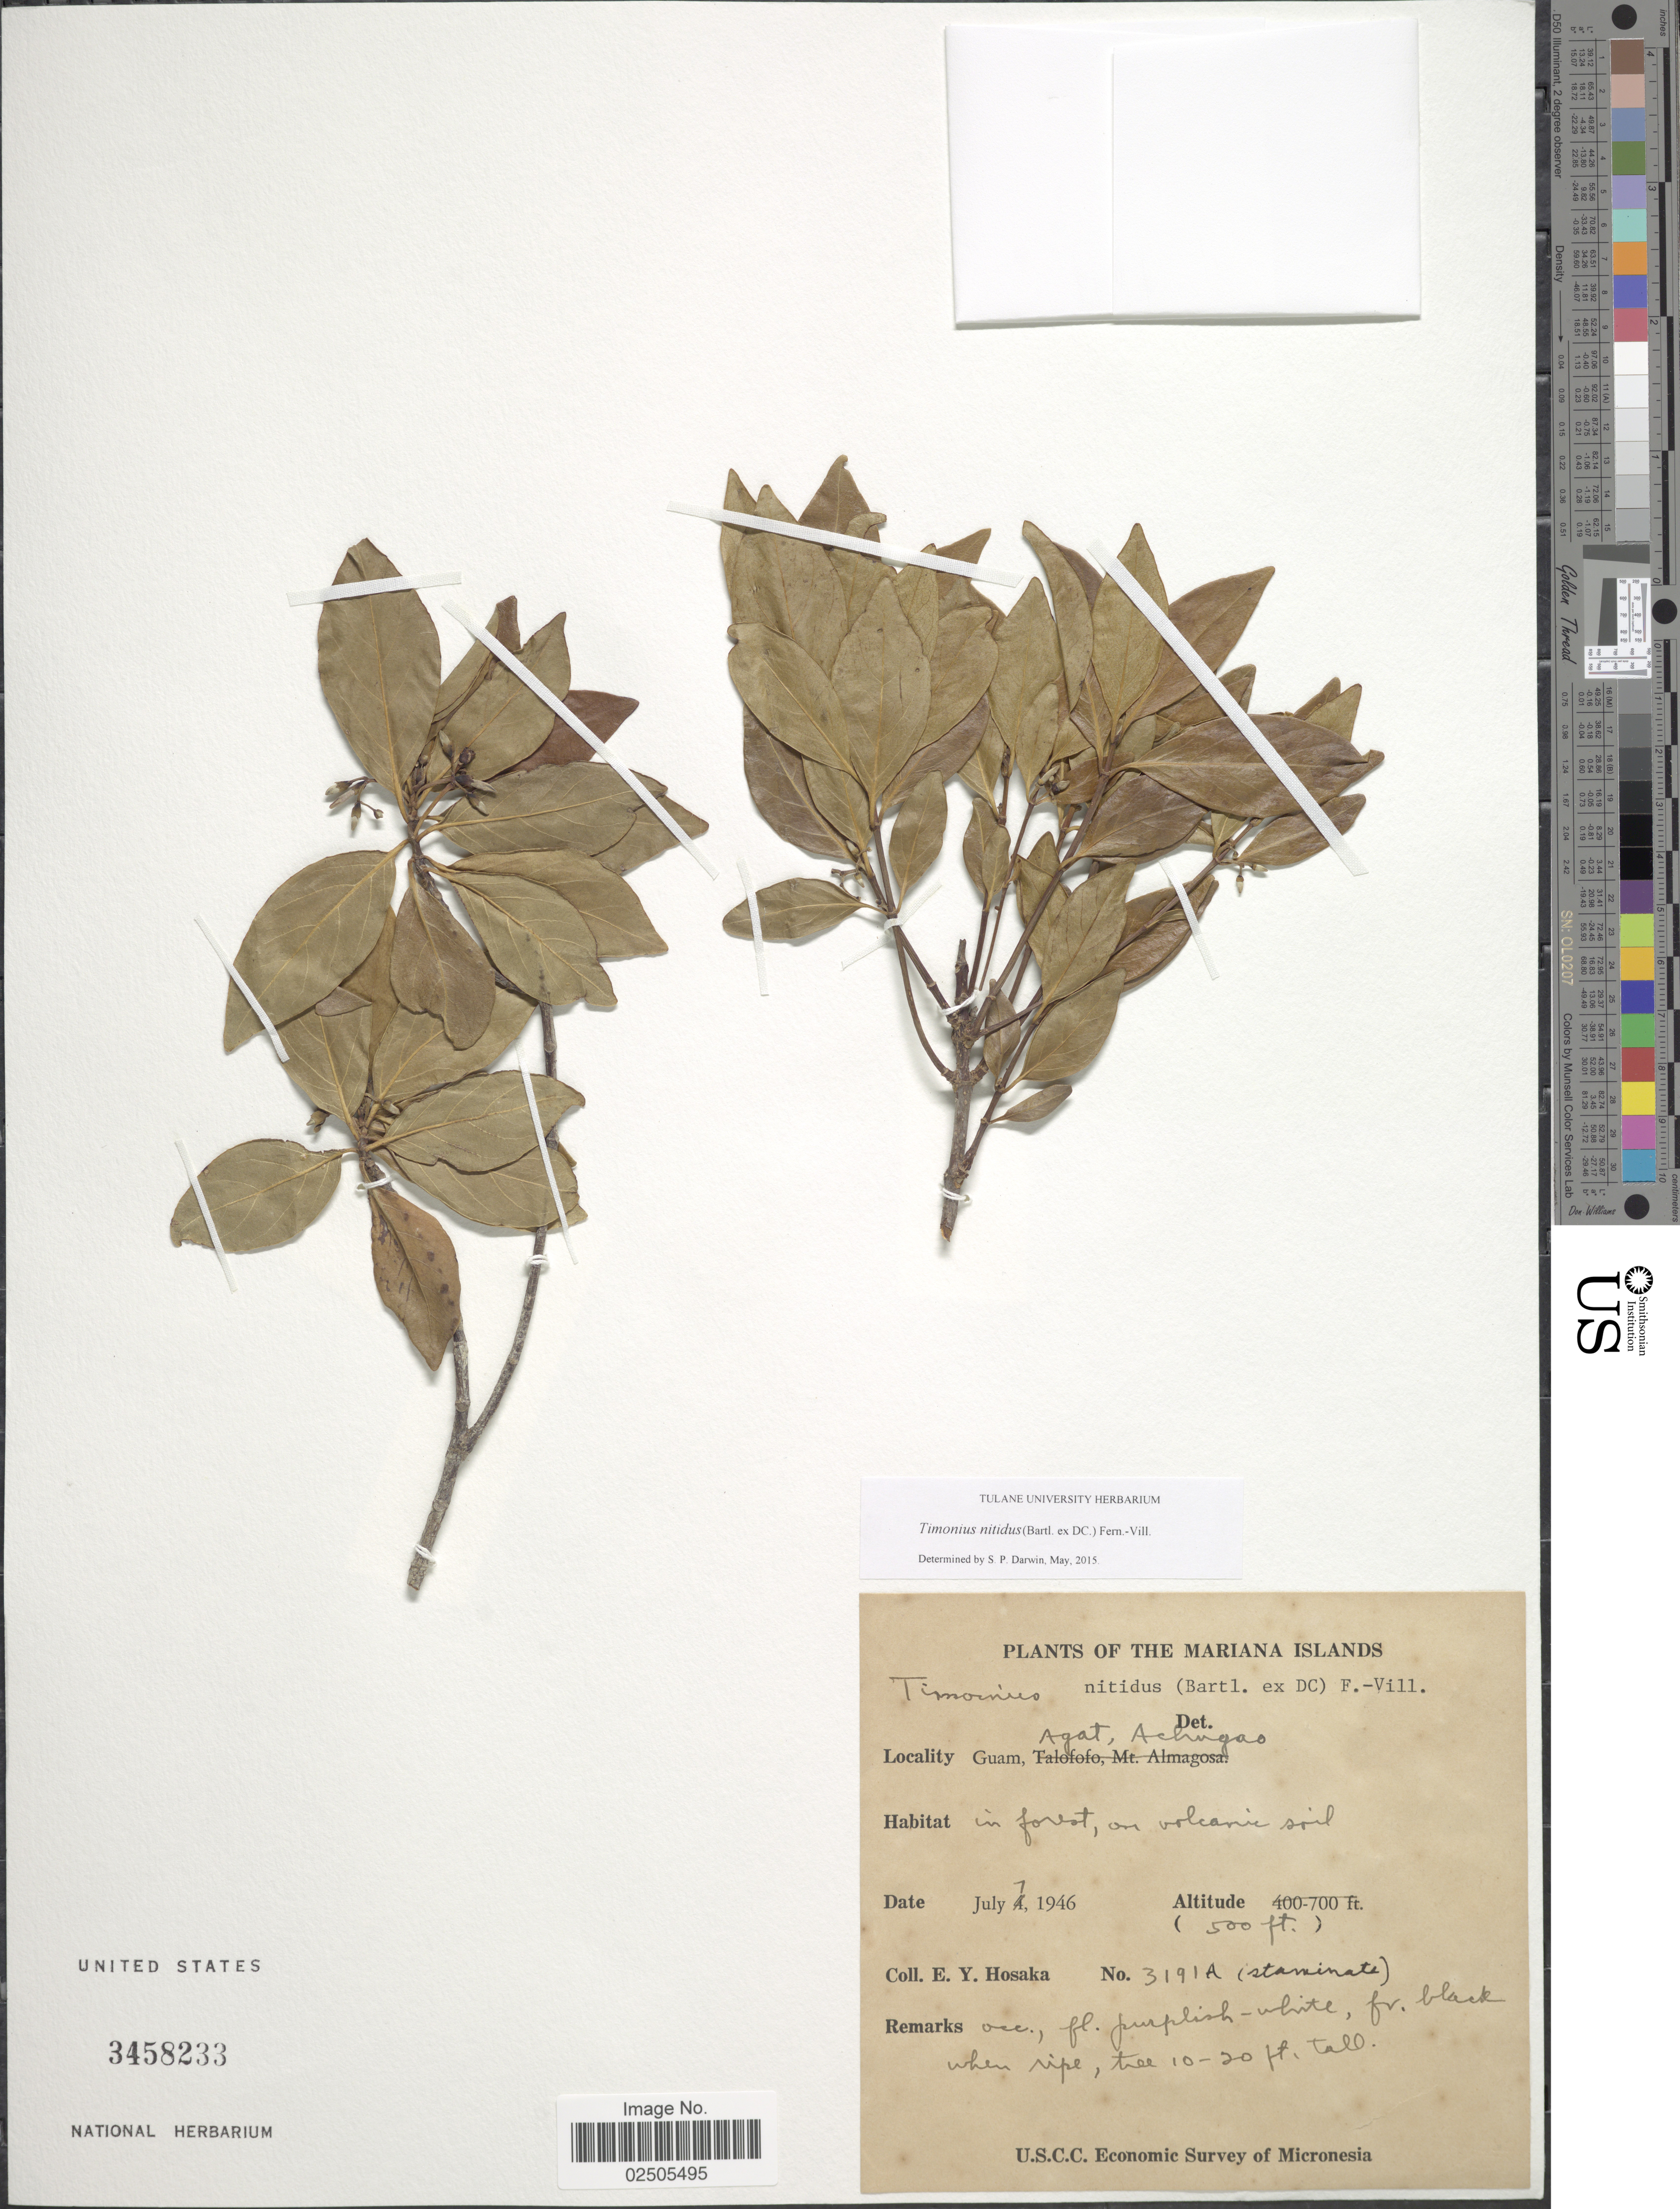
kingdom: Plantae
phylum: Tracheophyta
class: Magnoliopsida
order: Gentianales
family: Rubiaceae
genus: Timonius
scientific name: Timonius nitidus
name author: (Bartl. ex DC.) Fern.-Vill.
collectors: E. Y. Hosaka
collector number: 3191A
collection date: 1946-07-07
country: Guam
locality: The Mariana Islands, Agat, Achugao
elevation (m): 152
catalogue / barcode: US 3458233